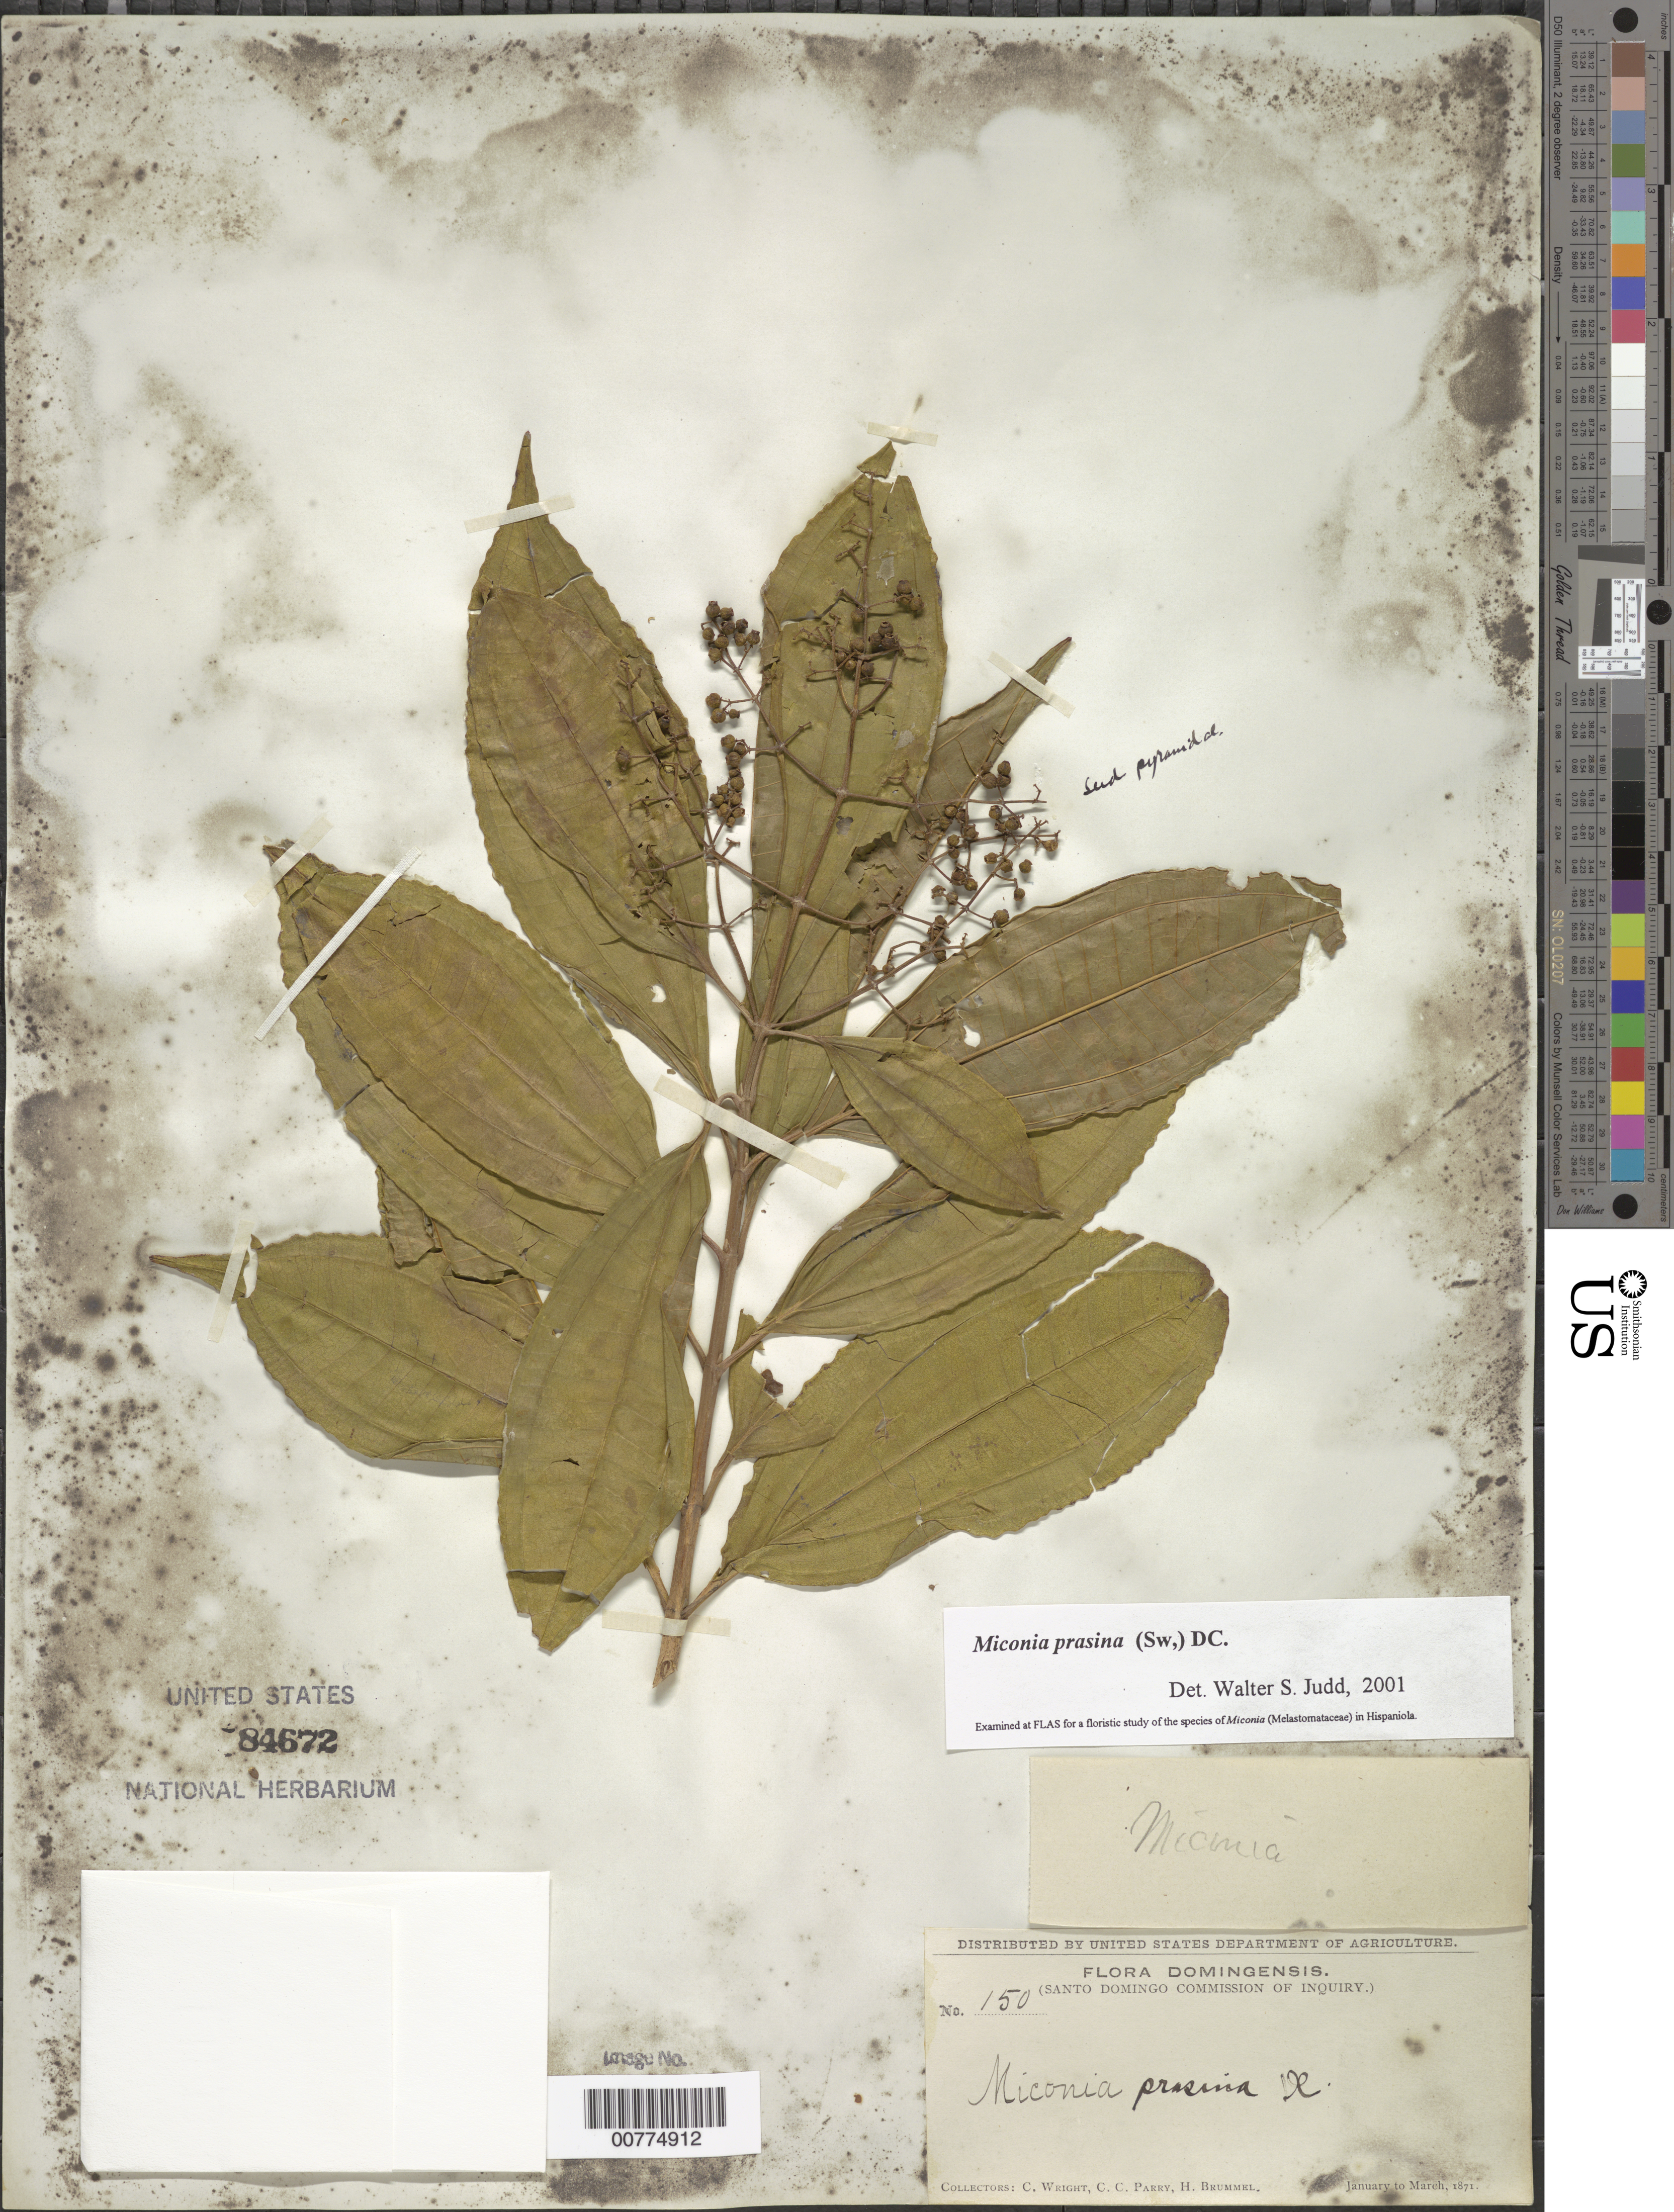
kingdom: Plantae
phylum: Tracheophyta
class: Magnoliopsida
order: Myrtales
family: Melastomataceae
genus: Miconia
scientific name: Miconia prasina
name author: (Sw.) DC.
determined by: Judd, Walter S.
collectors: C. Wright, C. C. Parry & H. Brummel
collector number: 150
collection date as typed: Jan 1871 to -- Mar 1871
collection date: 1871-01/1871-03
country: Dominican Republic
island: Hispaniola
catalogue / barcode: US 84672